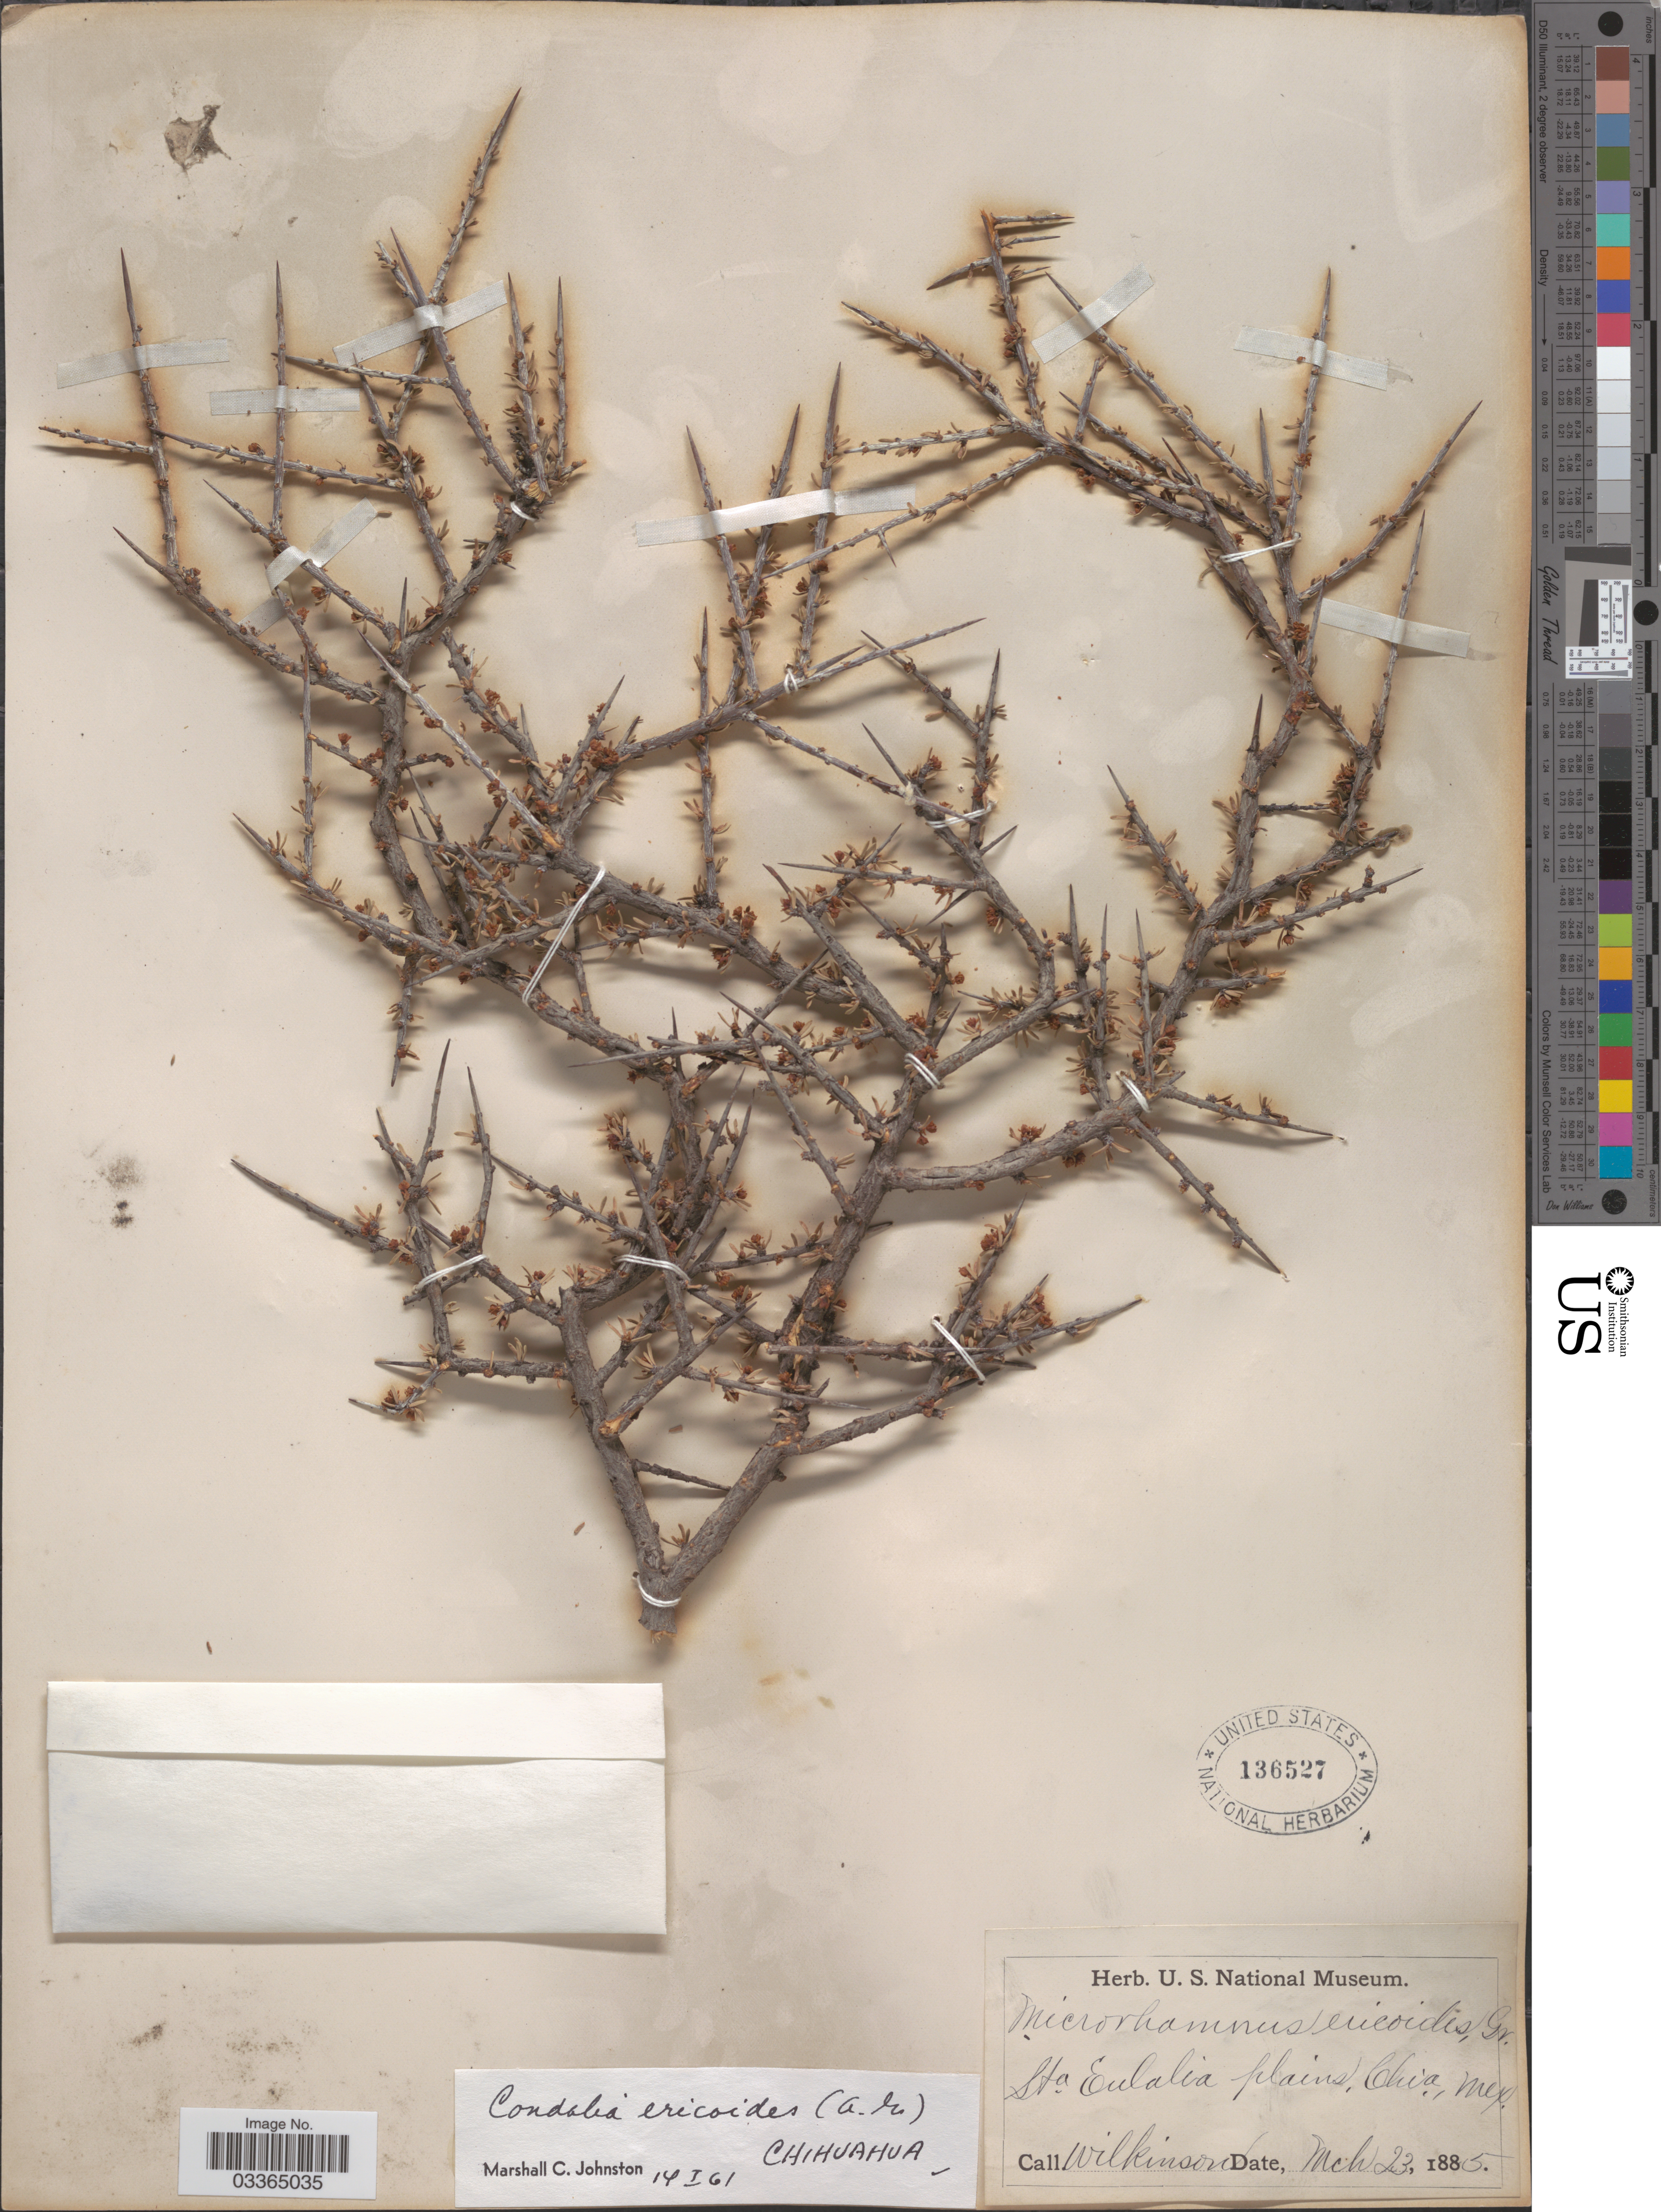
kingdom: Plantae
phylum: Tracheophyta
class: Magnoliopsida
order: Rosales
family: Rhamnaceae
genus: Condalia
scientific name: Condalia ericoides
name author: (A. Gray) M.C. Johnst.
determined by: Johnston, M. C.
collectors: Wilkinson, --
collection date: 1885-03-23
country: Mexico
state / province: Chiapas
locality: Sta. Eulalia plains.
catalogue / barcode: US 136527